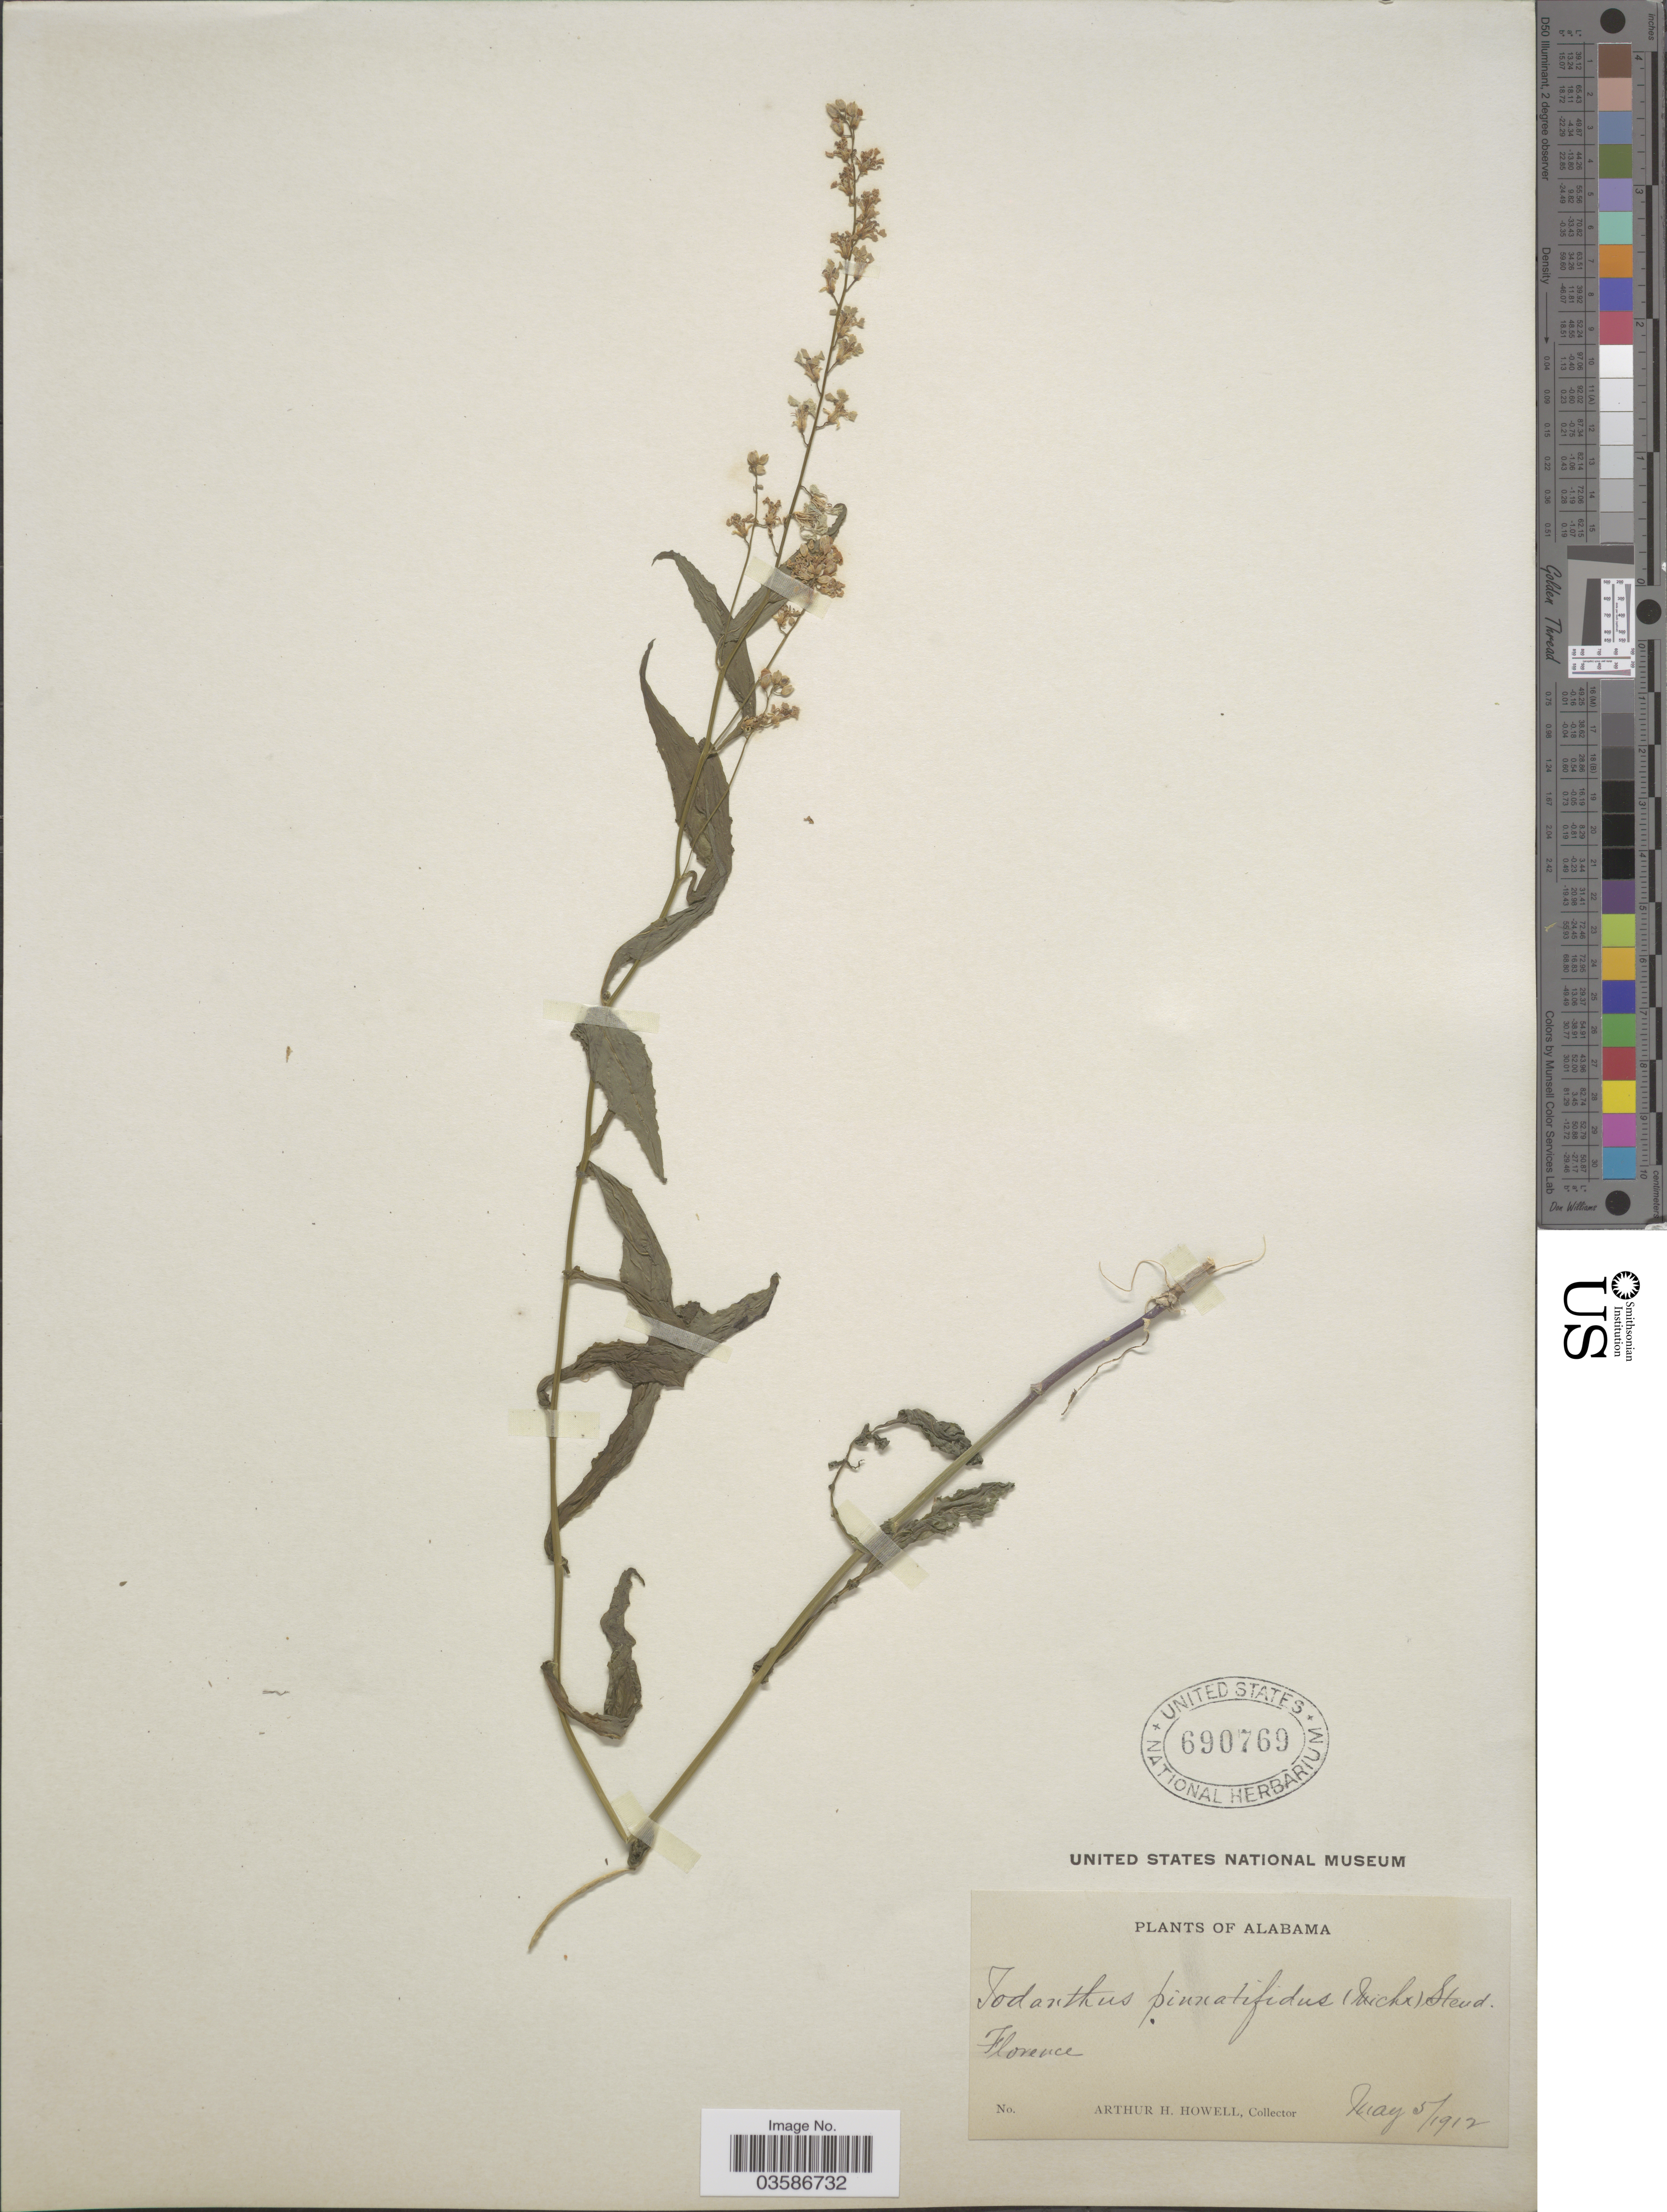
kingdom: Plantae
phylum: Tracheophyta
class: Magnoliopsida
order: Brassicales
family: Brassicaceae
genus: Iodanthus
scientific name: Iodanthus pinnatifidus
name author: (Michx.) Steud.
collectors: A. H. Howell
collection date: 1912-05-05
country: United States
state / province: Alabama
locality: Florence.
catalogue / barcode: US 690769